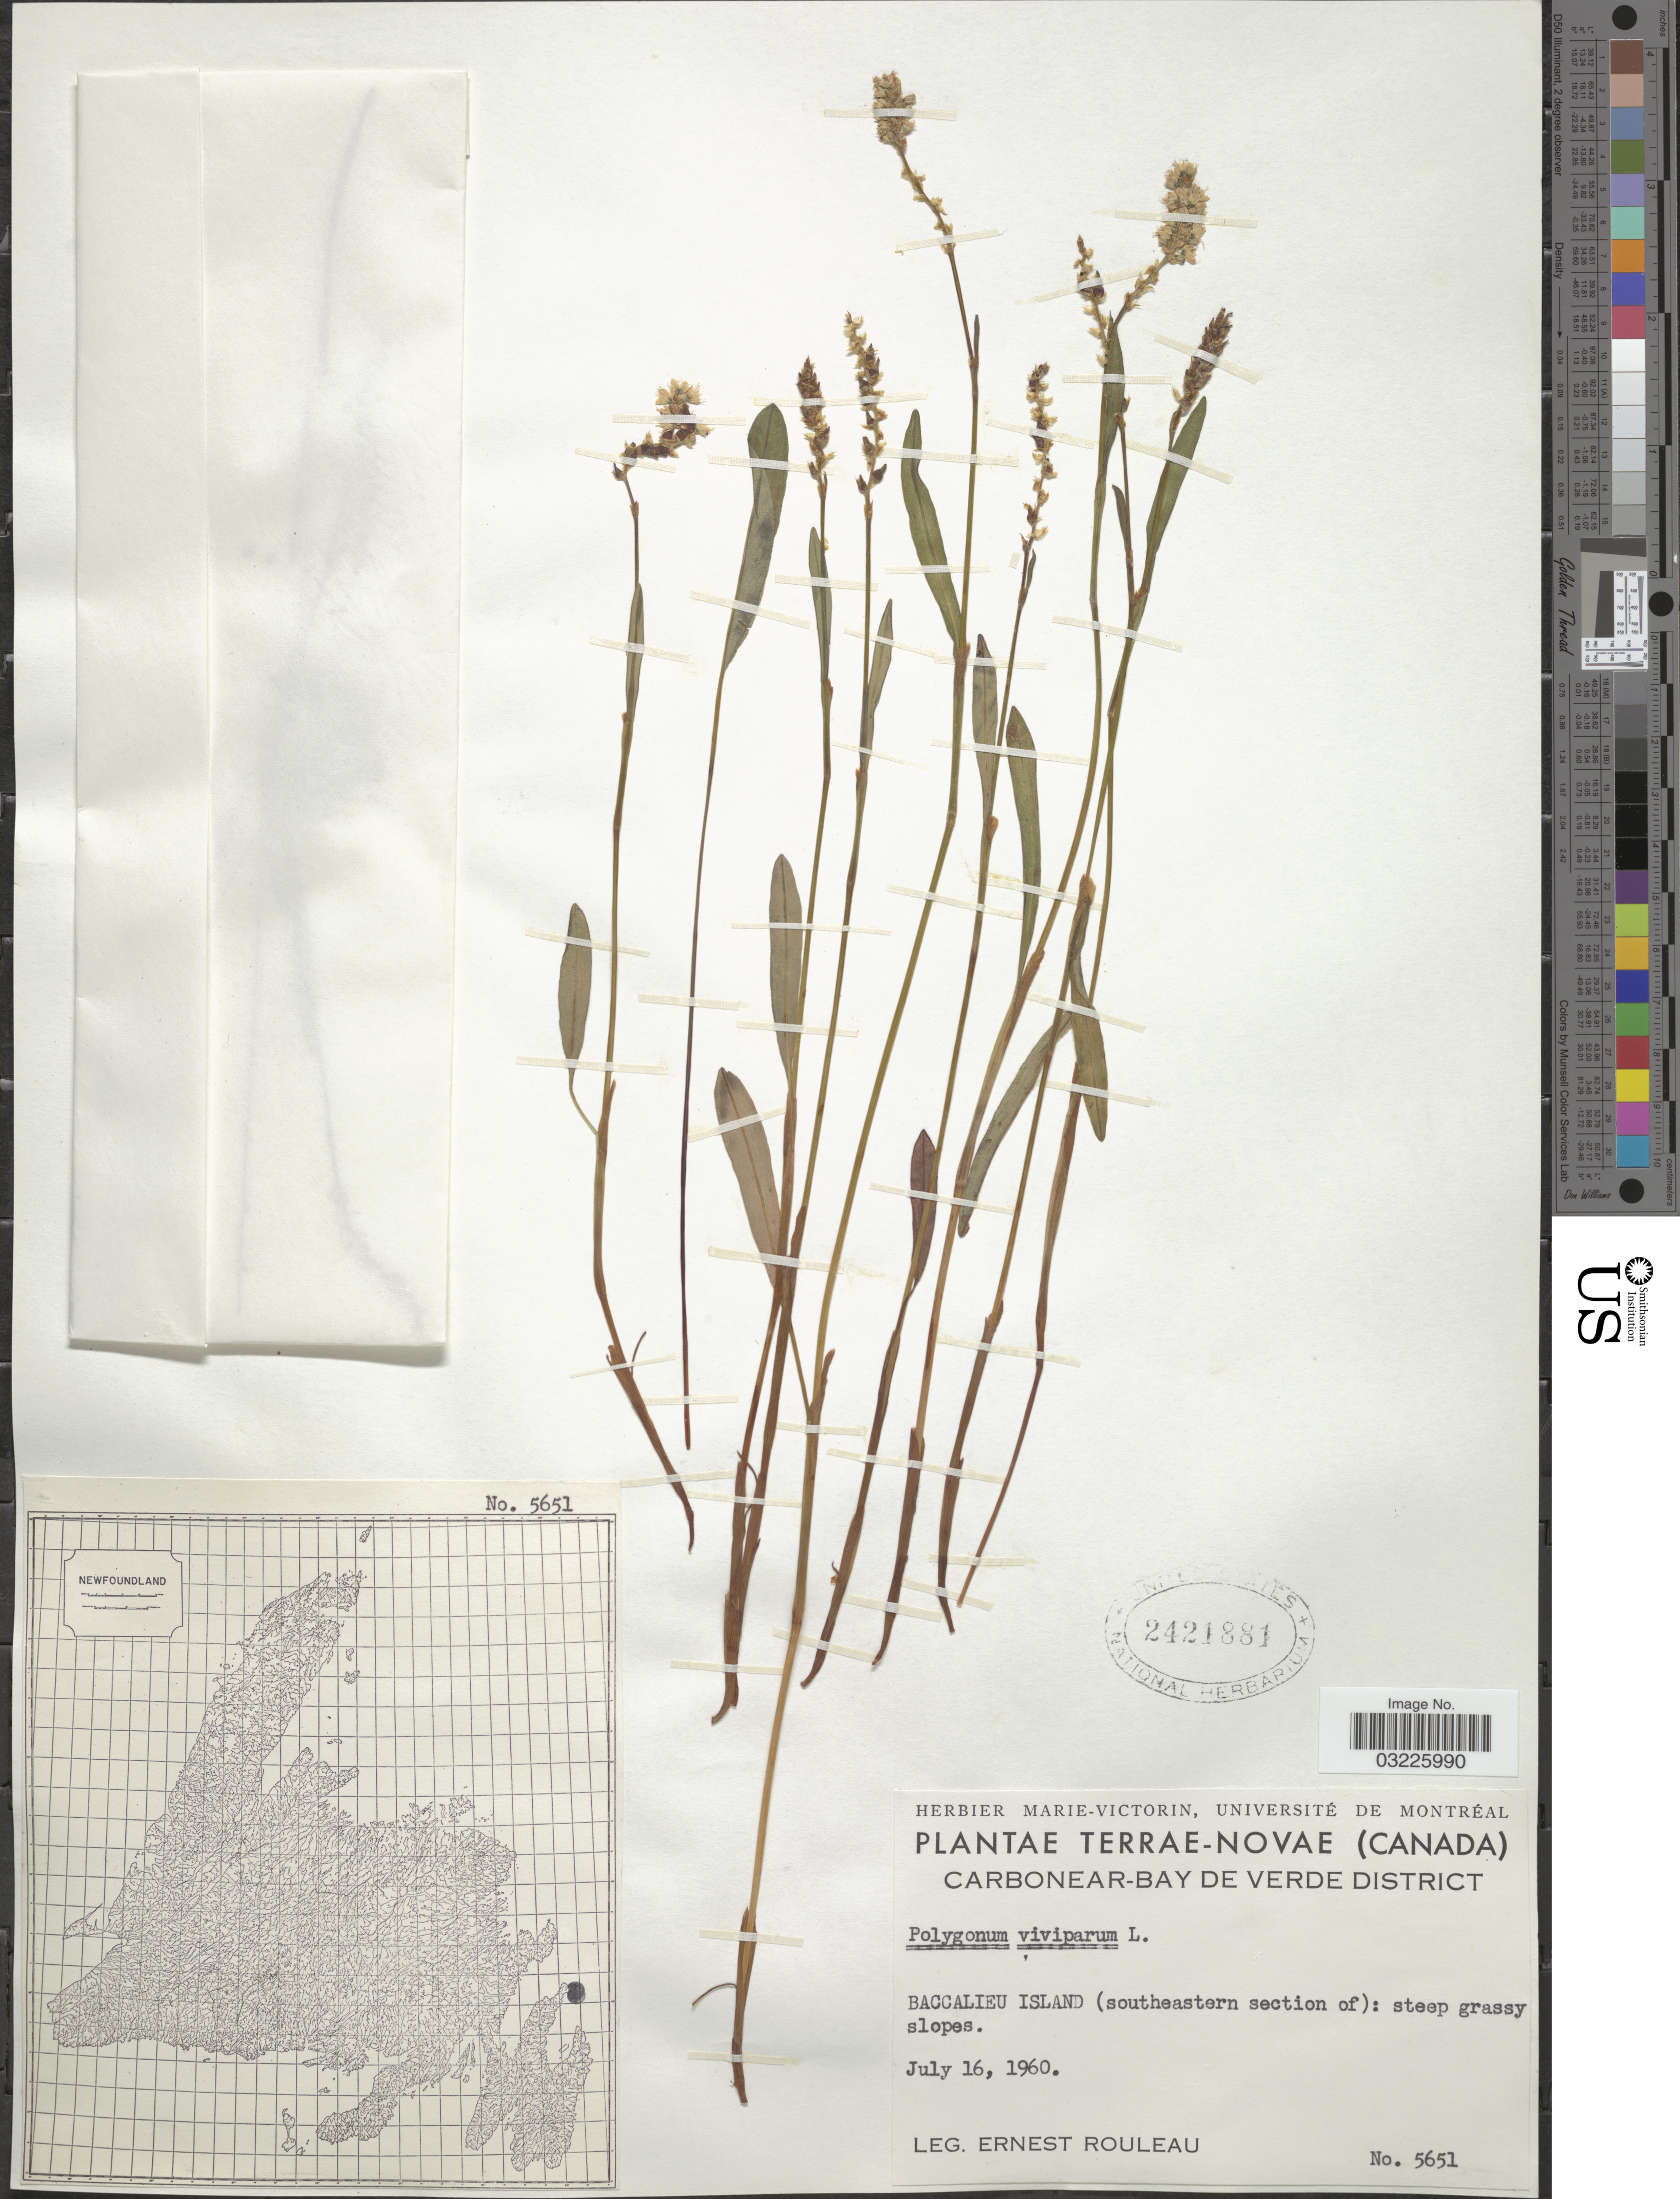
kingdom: Plantae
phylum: Tracheophyta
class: Magnoliopsida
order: Caryophyllales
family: Polygonaceae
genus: Bistorta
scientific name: Bistorta vivipara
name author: (L.) Delarbre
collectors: J. Rouleau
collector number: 5651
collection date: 1960-07-16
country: Canada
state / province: Newfoundland and Labrador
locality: Terrae-Novae. Carbonear-Bay de Verde District. Baccalieu Island (southeastern section of).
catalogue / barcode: US 2421881